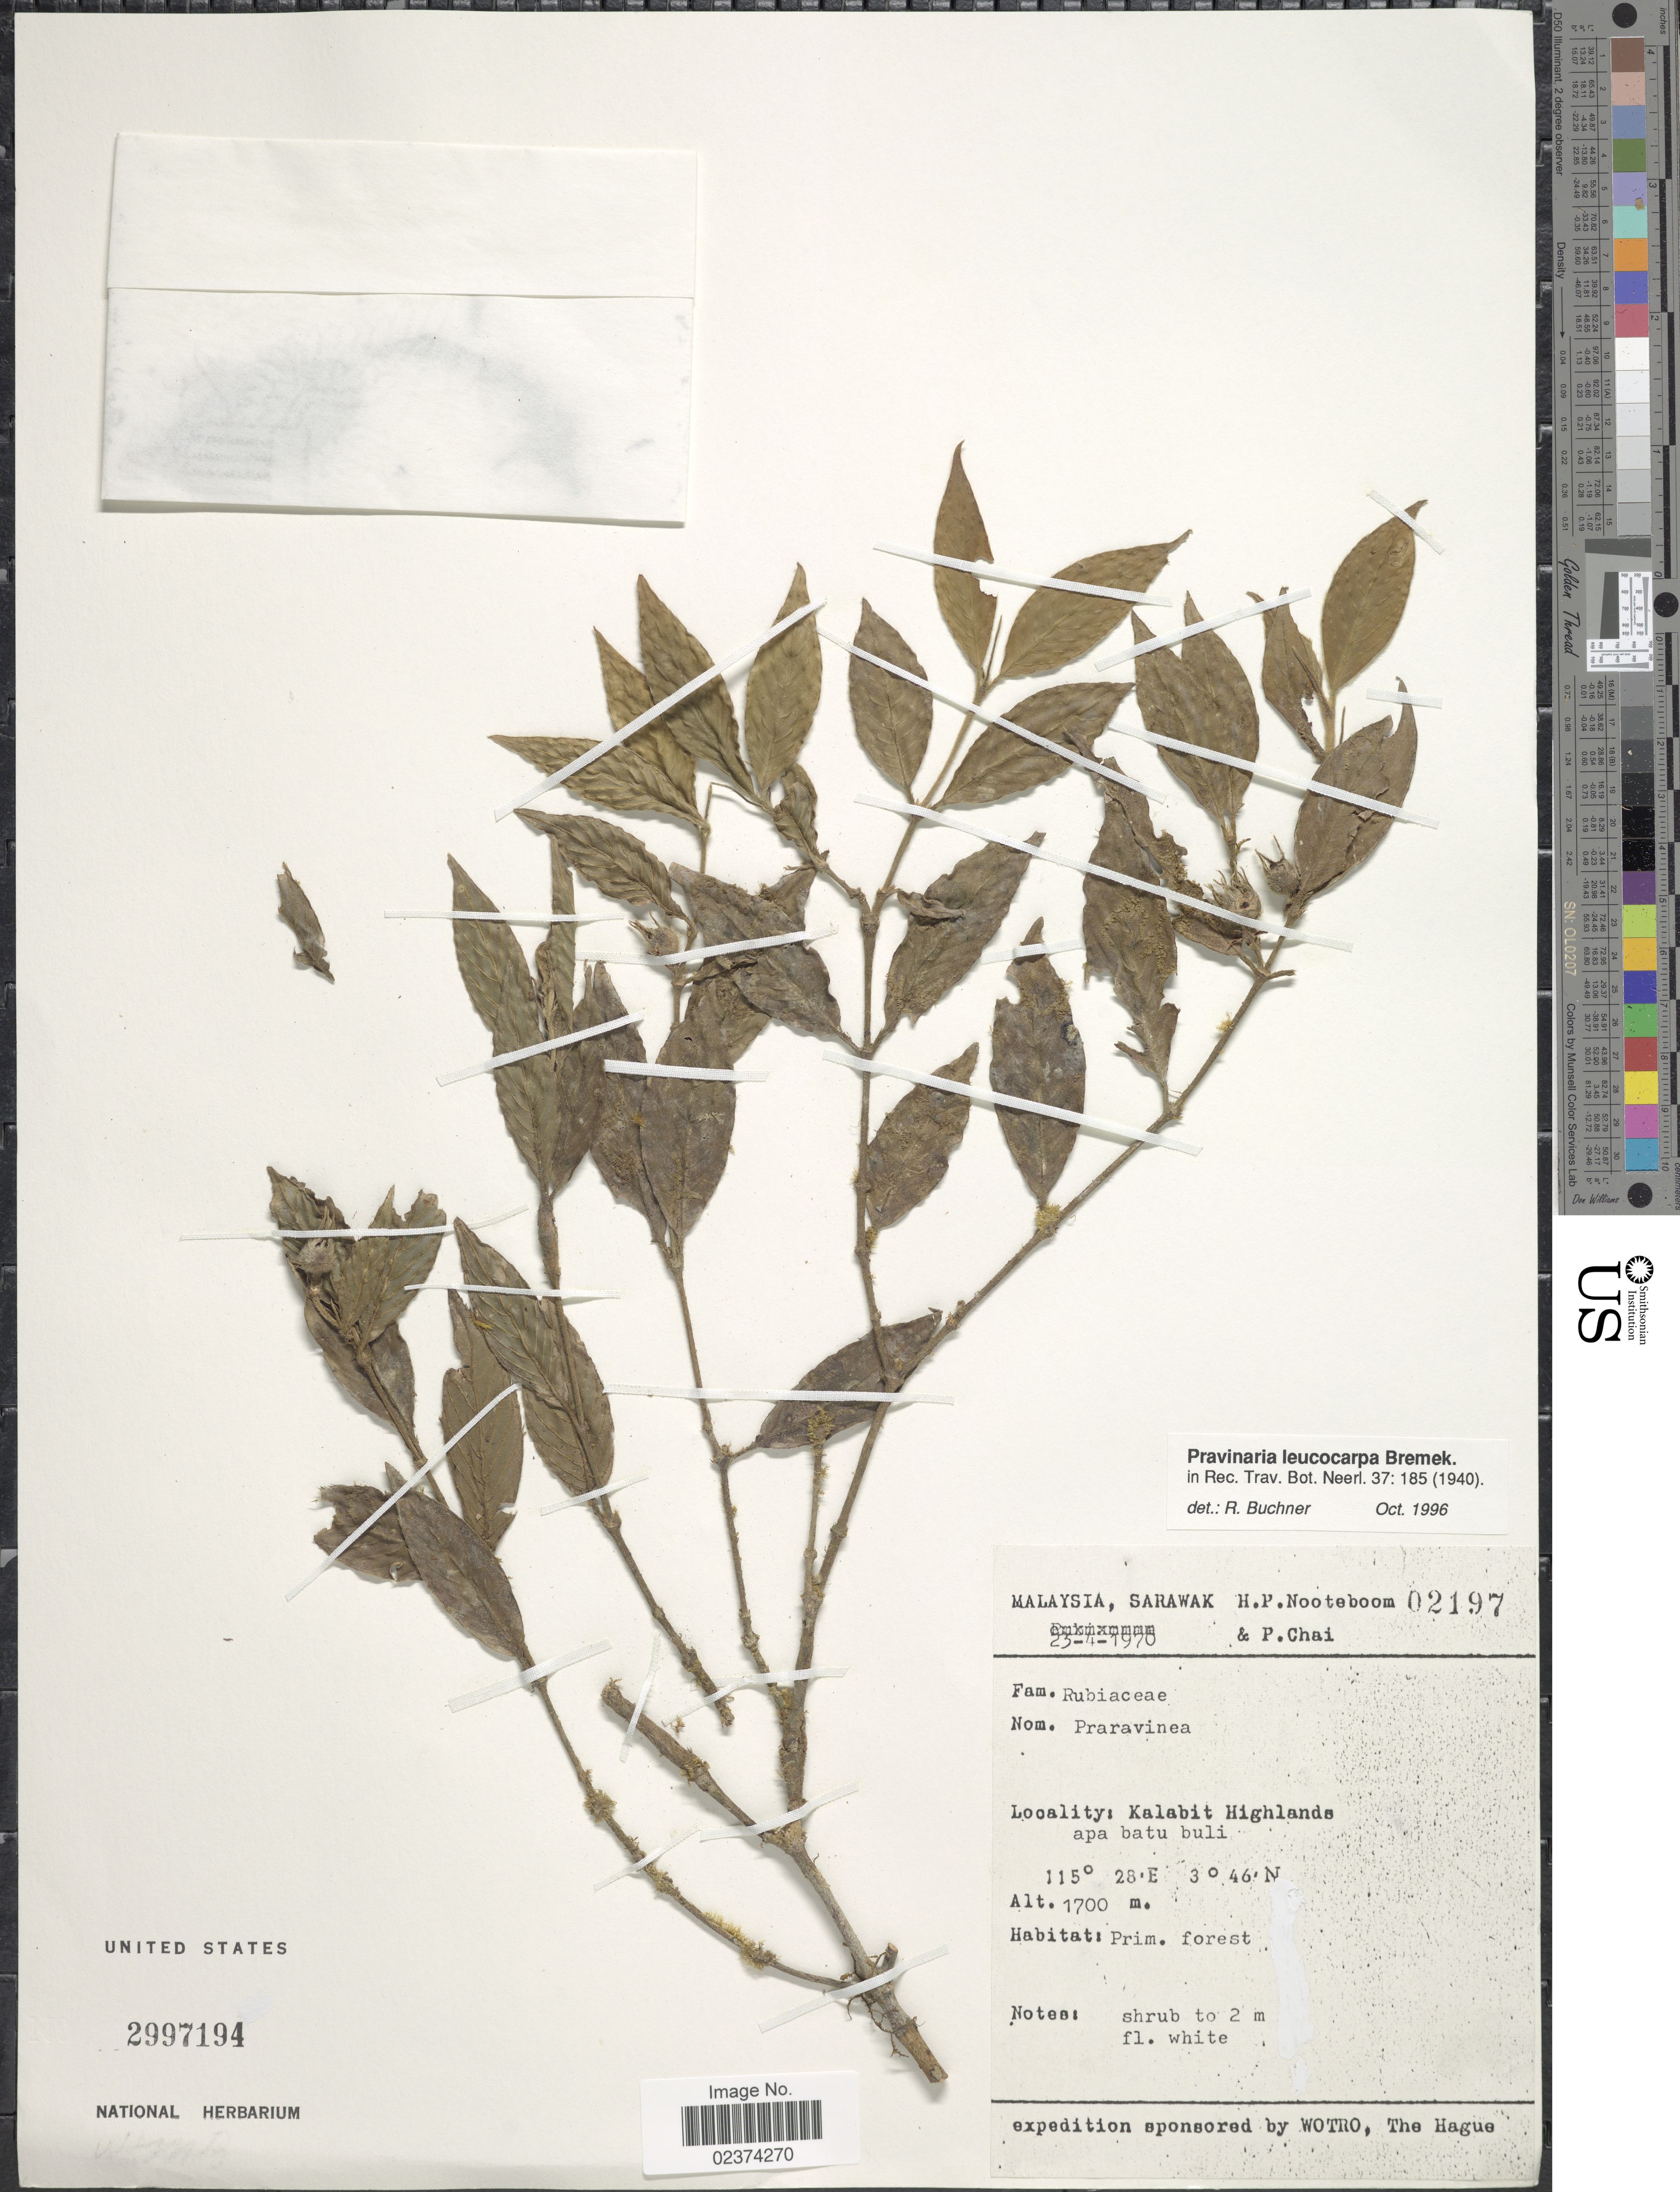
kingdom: Plantae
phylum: Tracheophyta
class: Magnoliopsida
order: Gentianales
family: Rubiaceae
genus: Pravinaria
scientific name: Pravinaria leucocarpa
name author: Bremek.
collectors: H. P. Nooteboom & P. Chai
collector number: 02197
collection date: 1970-04-23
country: Malaysia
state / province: Sarawak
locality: Kalabit Highlands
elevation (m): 1700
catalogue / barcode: US 2997194